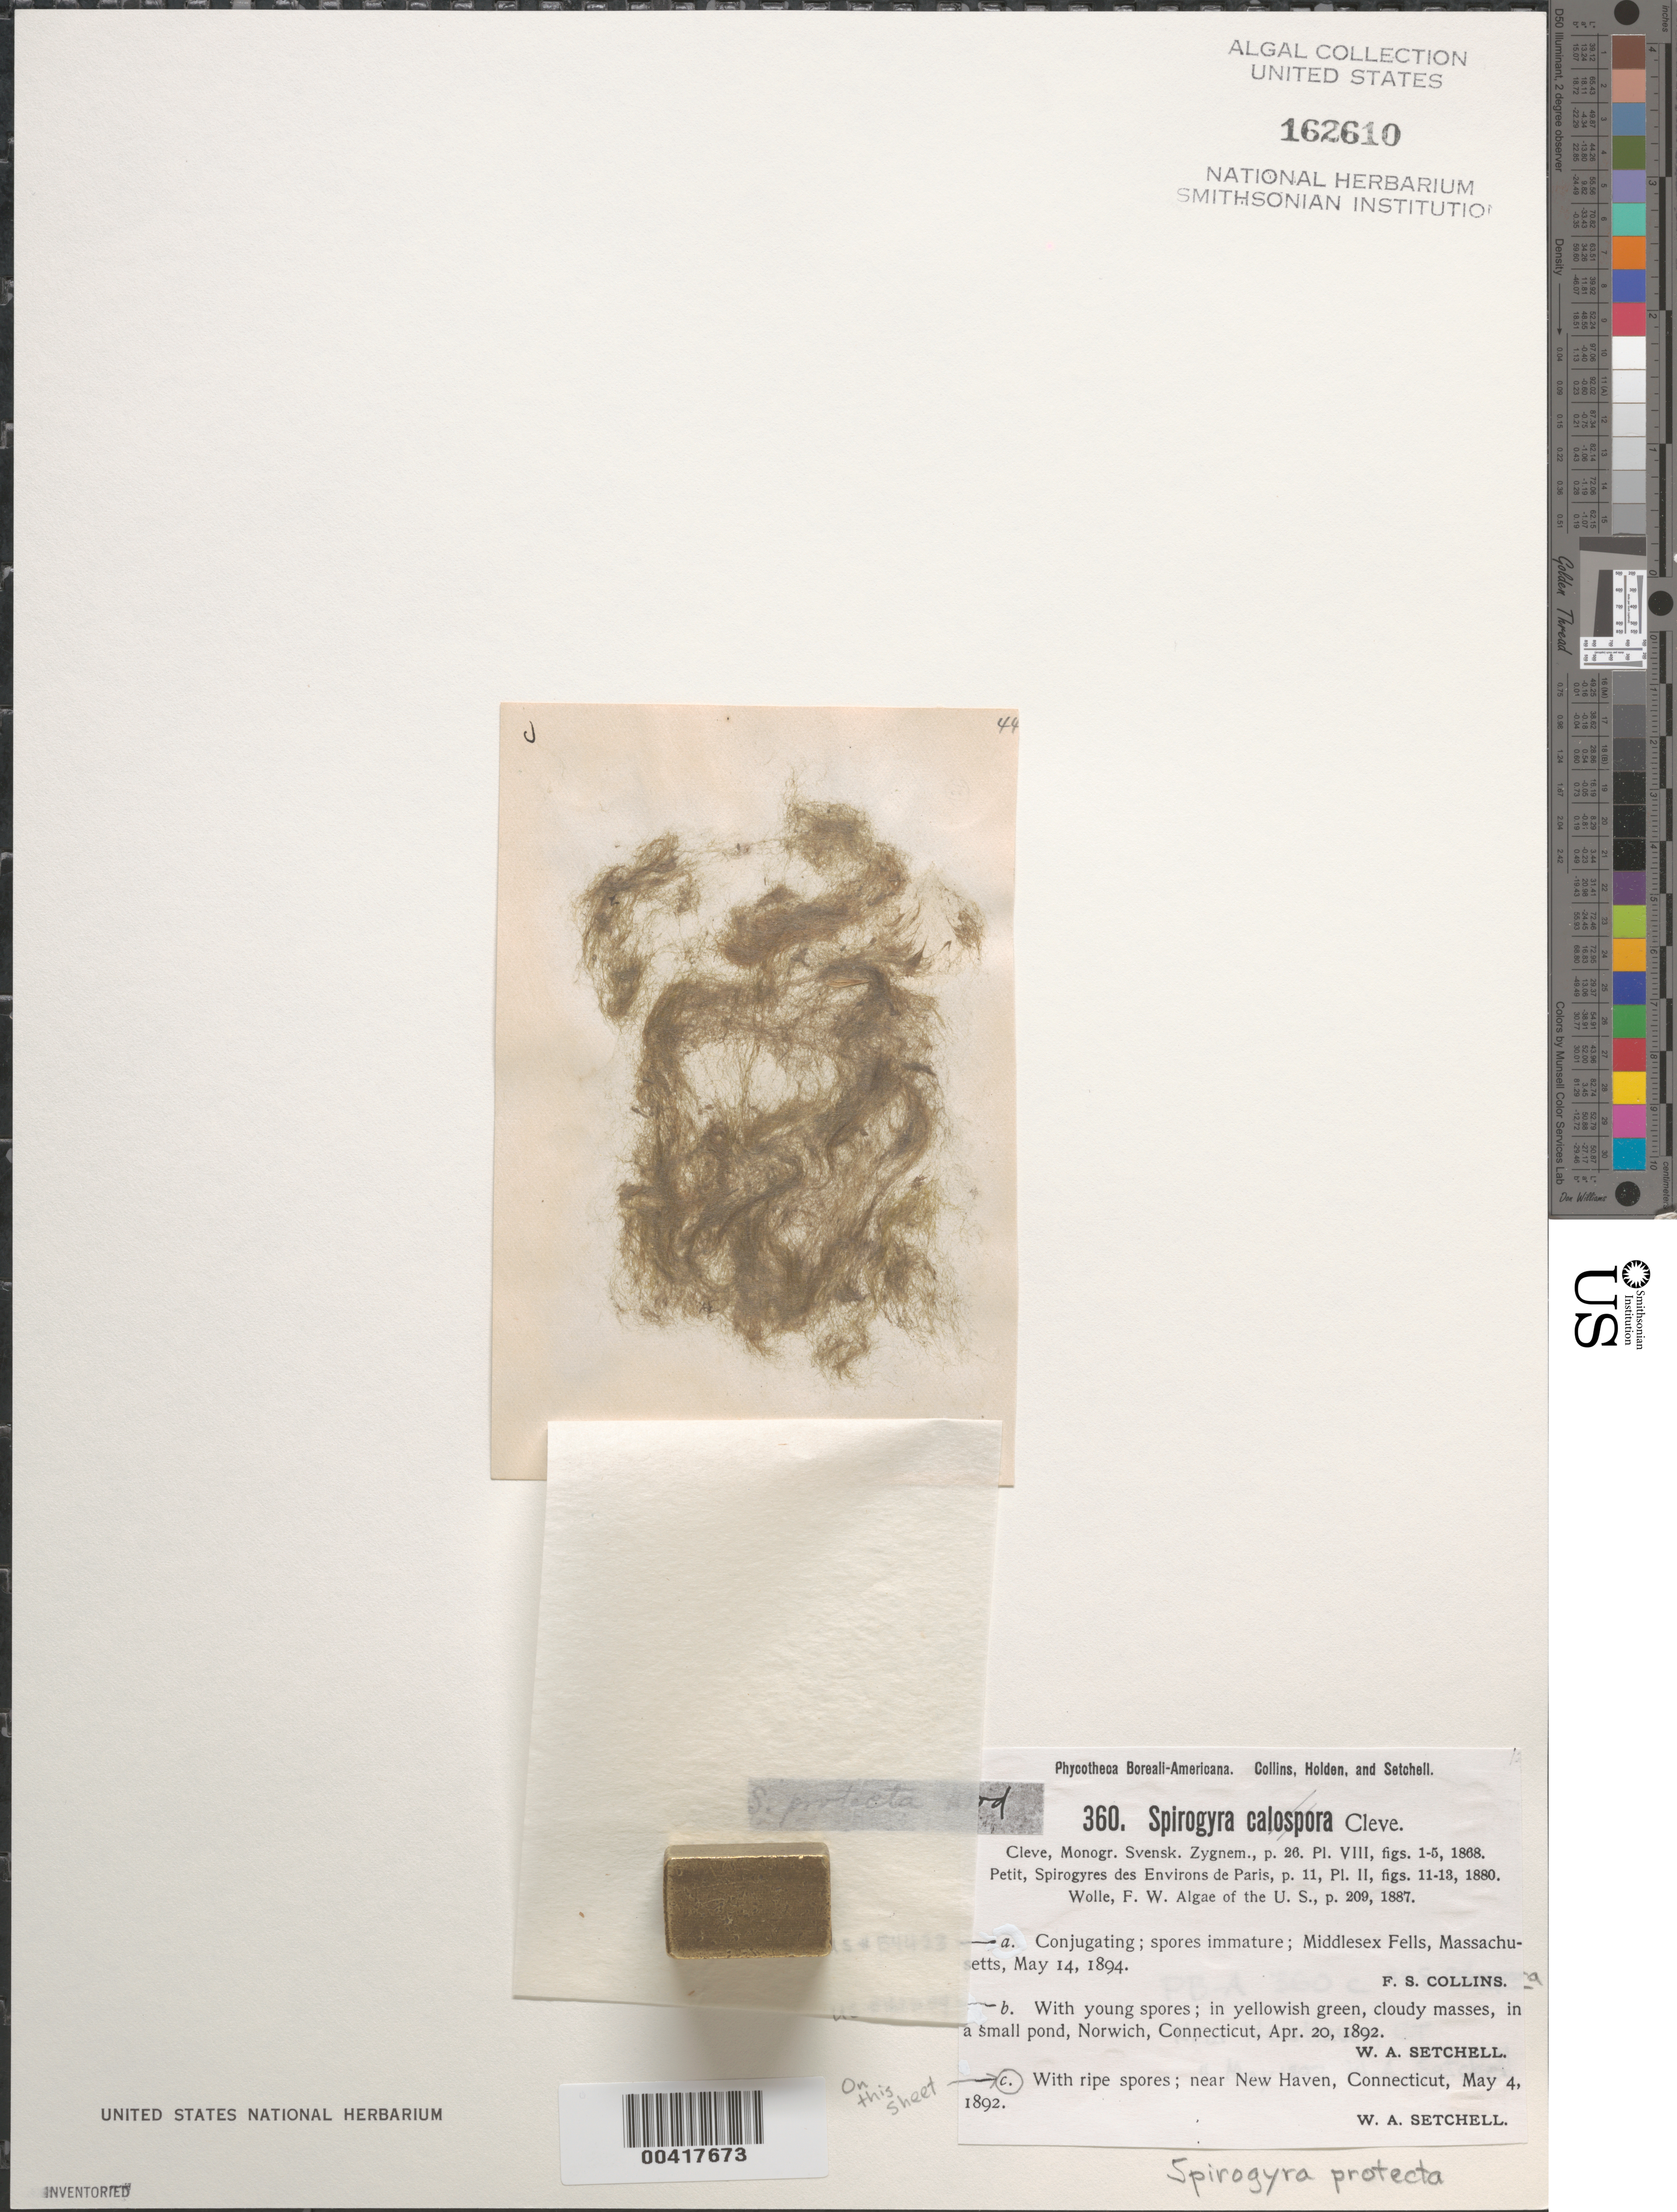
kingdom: Plantae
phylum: Charophyta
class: Zygnematophyceae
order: Zygnematales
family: Zygnemataceae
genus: Spirogyra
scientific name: Spirogyra protecta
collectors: W. Setchell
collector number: PB-A 360c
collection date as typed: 04 May 1892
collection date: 1892-05-04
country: United States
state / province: Connecticut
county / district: New Haven County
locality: Near New Haven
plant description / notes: Collins, Holden & Setchell, Phycotheca Boreali-Americana, as Spirogyra calospora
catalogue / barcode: US 162610